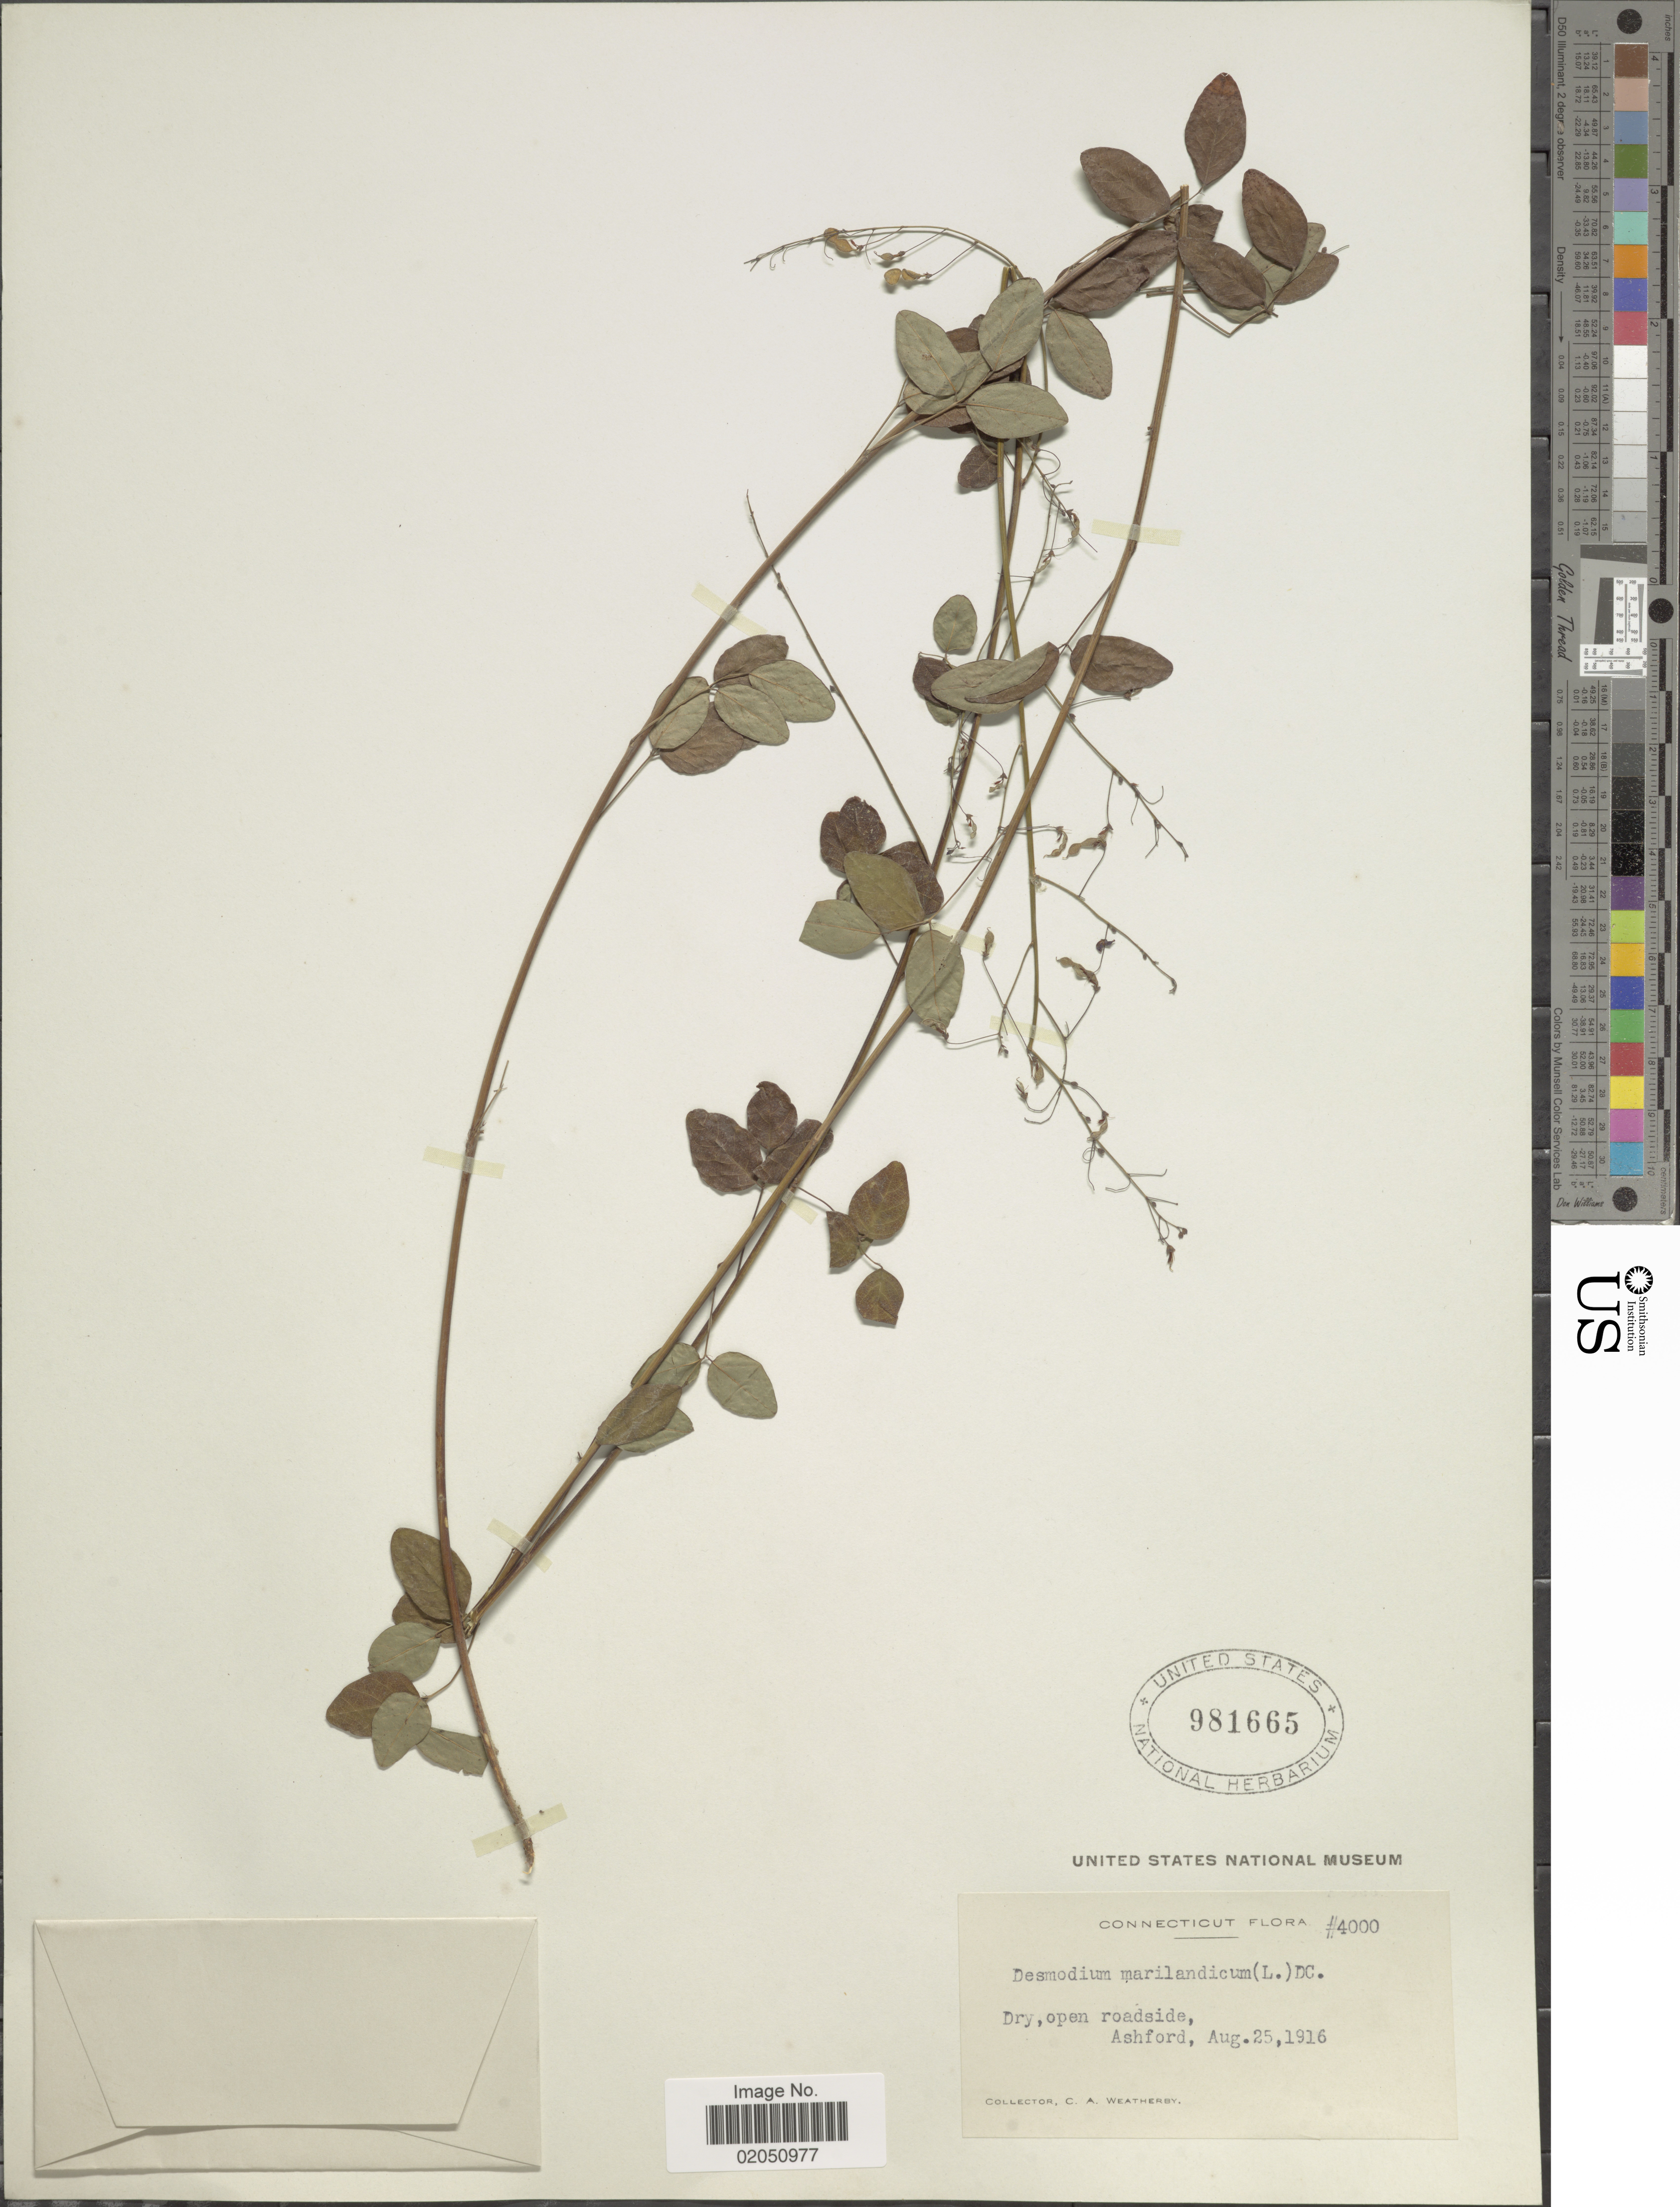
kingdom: Plantae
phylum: Tracheophyta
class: Magnoliopsida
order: Fabales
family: Fabaceae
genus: Desmodium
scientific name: Desmodium marilandicum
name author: Darl.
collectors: C. A. Weatherby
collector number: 4000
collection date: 1916-08-25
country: United States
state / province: Connecticut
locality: Dry, open roadside, Ashford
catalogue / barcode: US 981665